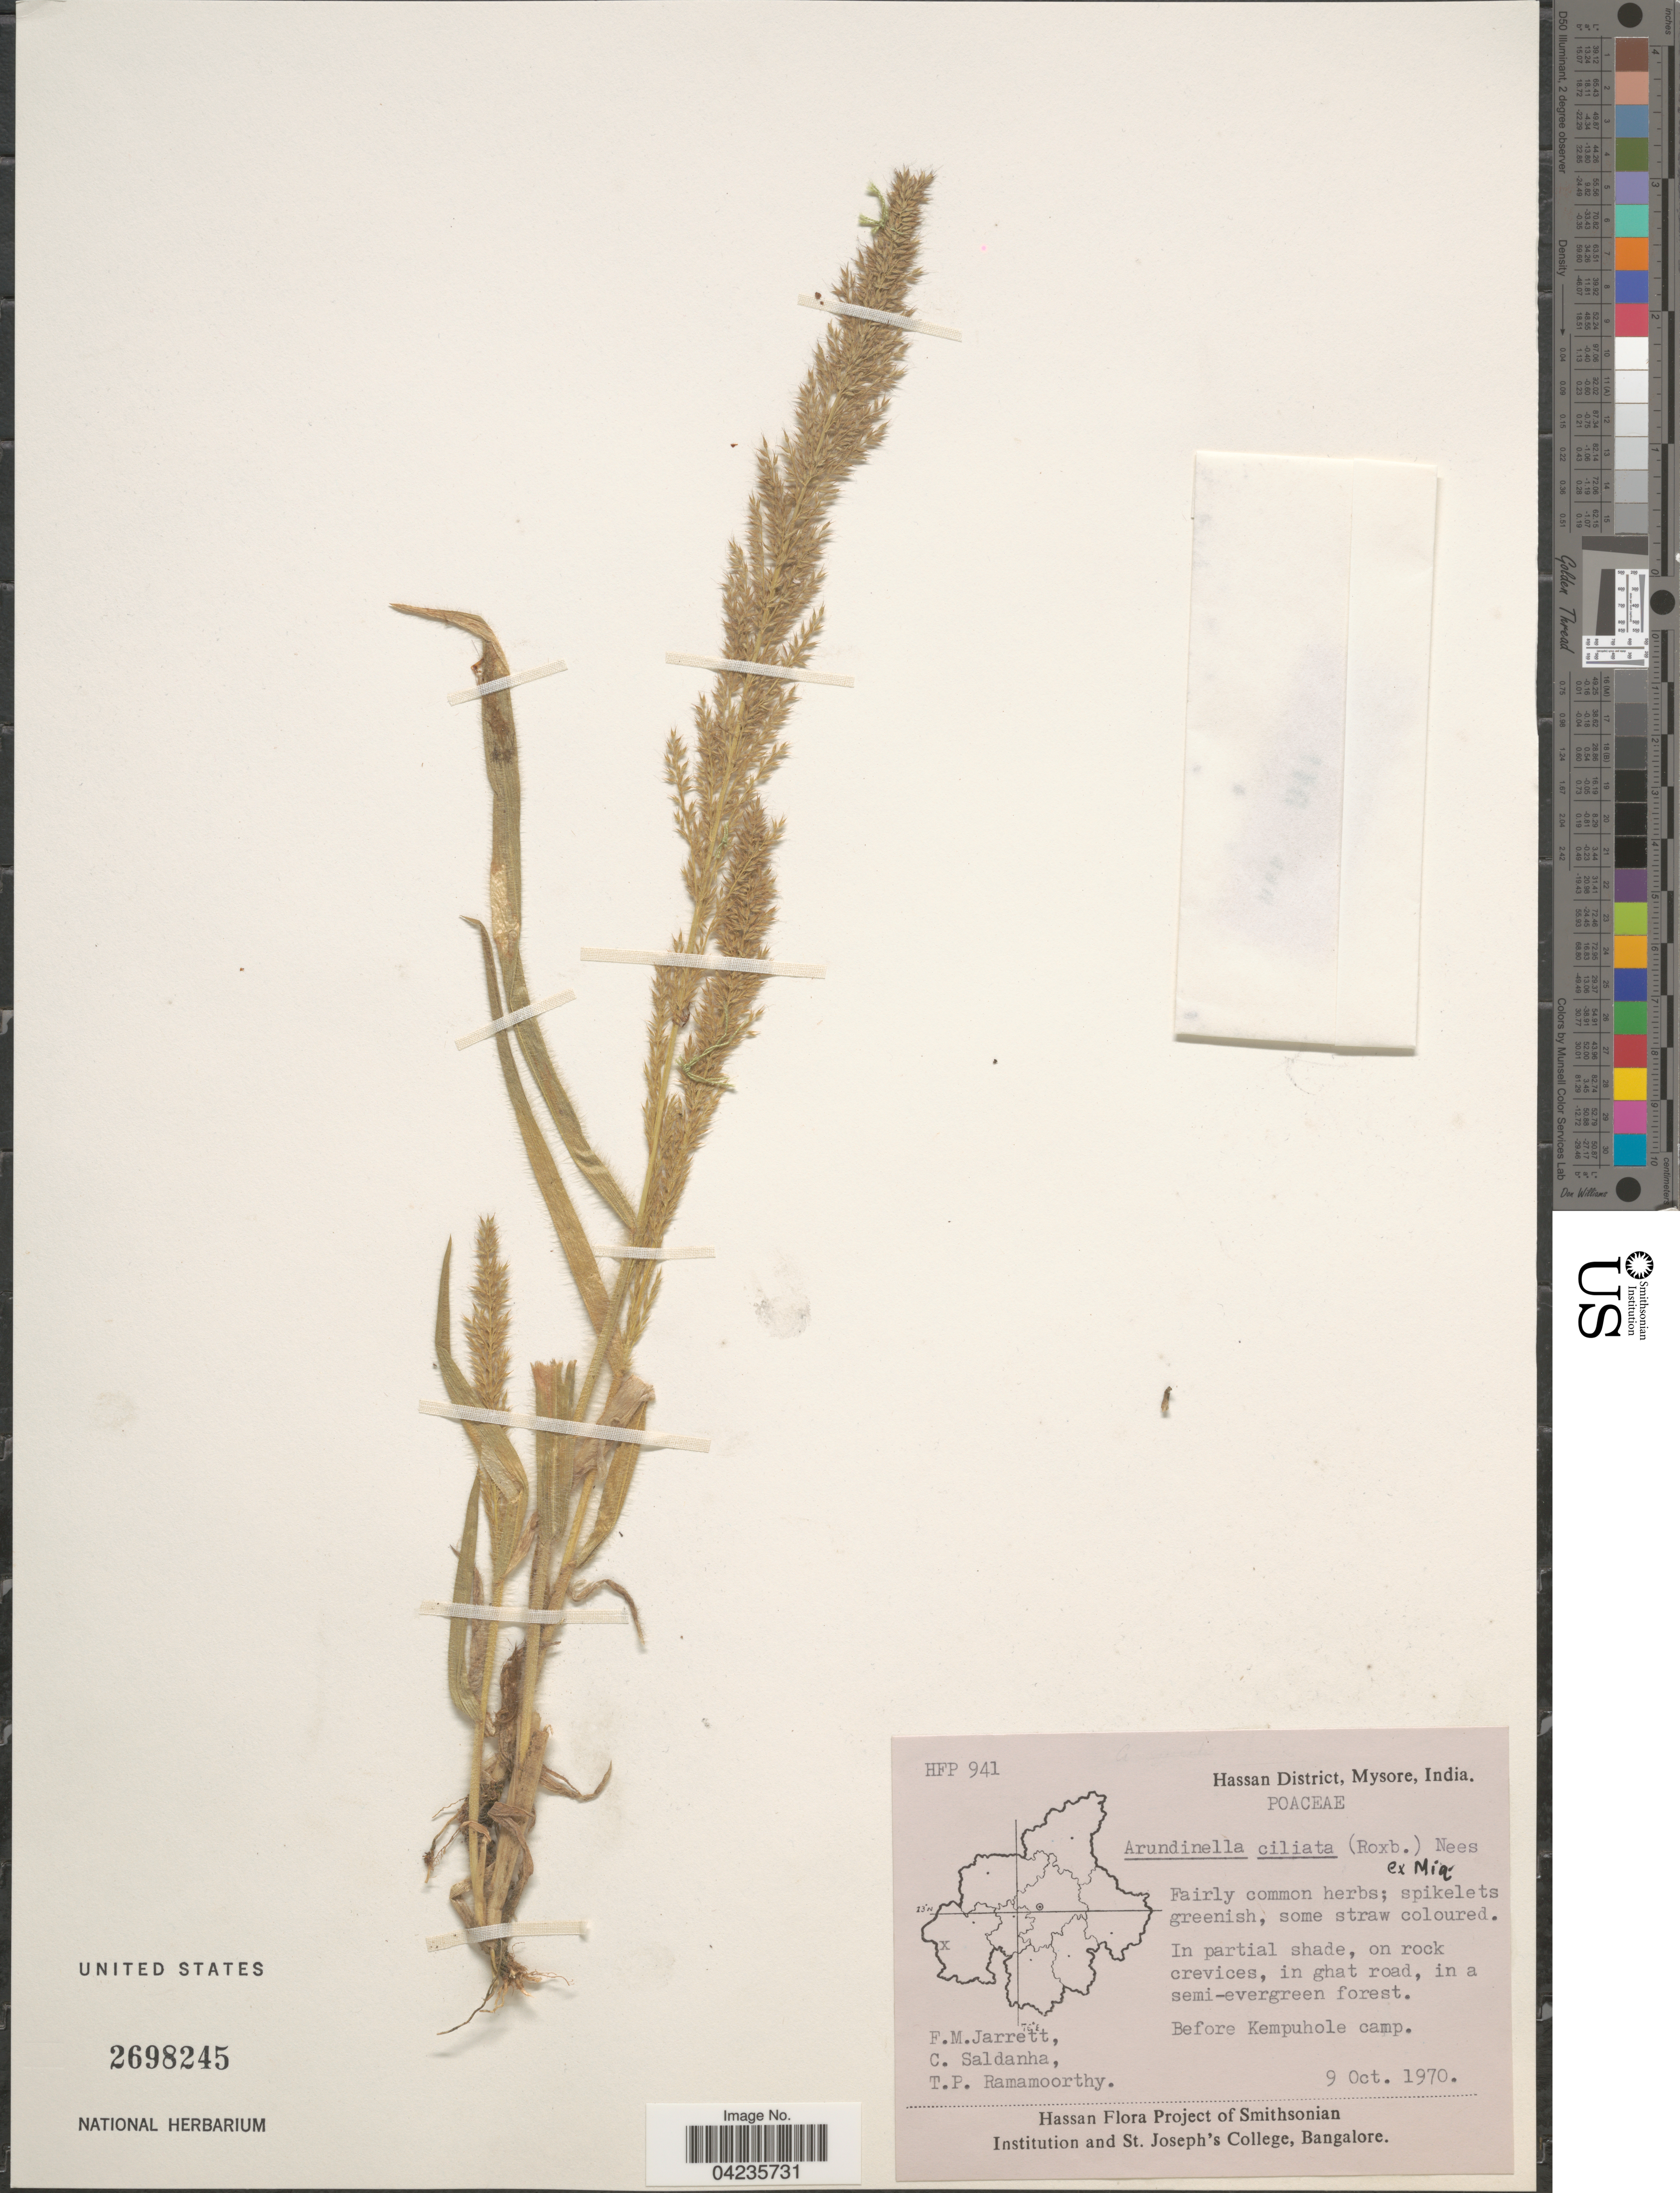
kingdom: Plantae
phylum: Tracheophyta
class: Liliopsida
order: Poales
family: Poaceae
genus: Arundinella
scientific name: Arundinella ciliata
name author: Nees ex Miq.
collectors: F. M. Jarrett, C. Saldanha & T. P. Ramamoorthy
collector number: HFP941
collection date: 1970-10-09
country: India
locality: Hassan District, Mysore. Before Kempuhole camp.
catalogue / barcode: US 2698245